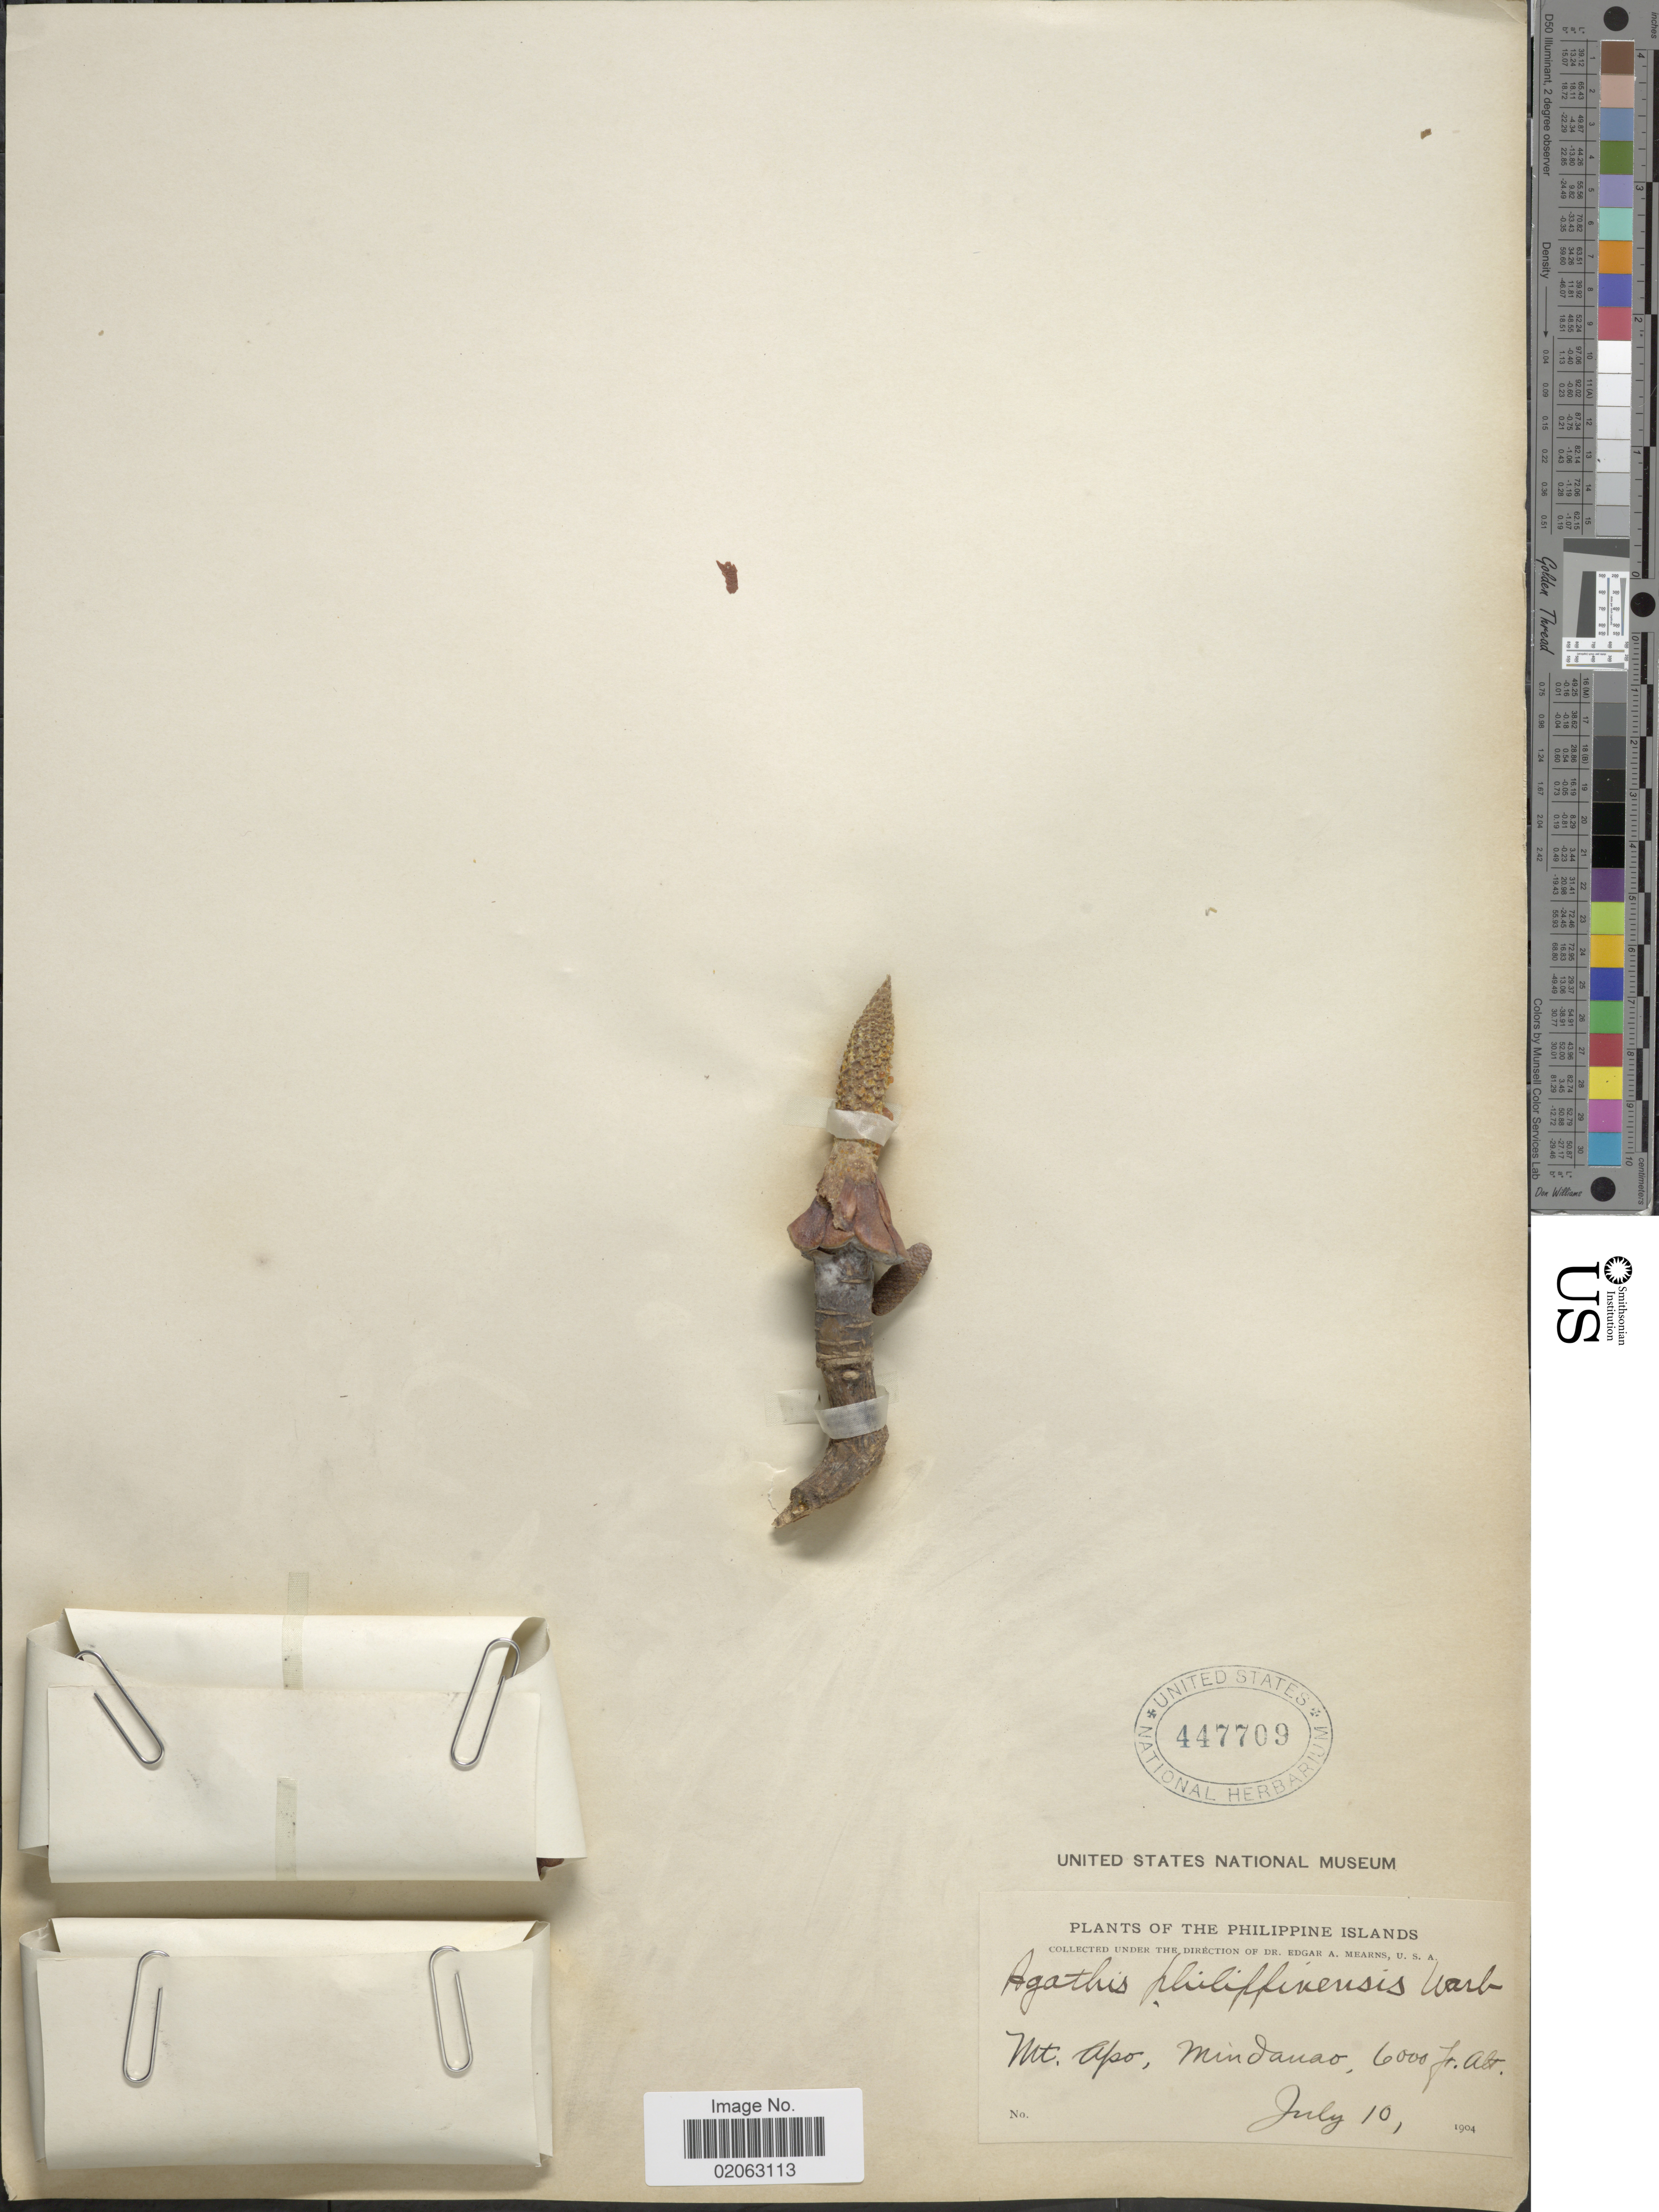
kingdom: Plantae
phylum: Tracheophyta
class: Pinopsida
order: Pinales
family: Araucariaceae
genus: Agathis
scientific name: Agathis philippinensis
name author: Warb.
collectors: E. A. Mearns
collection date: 1904-07-10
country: Philippines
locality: Mt. Apo, Mindanao.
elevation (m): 1829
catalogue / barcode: US 447709